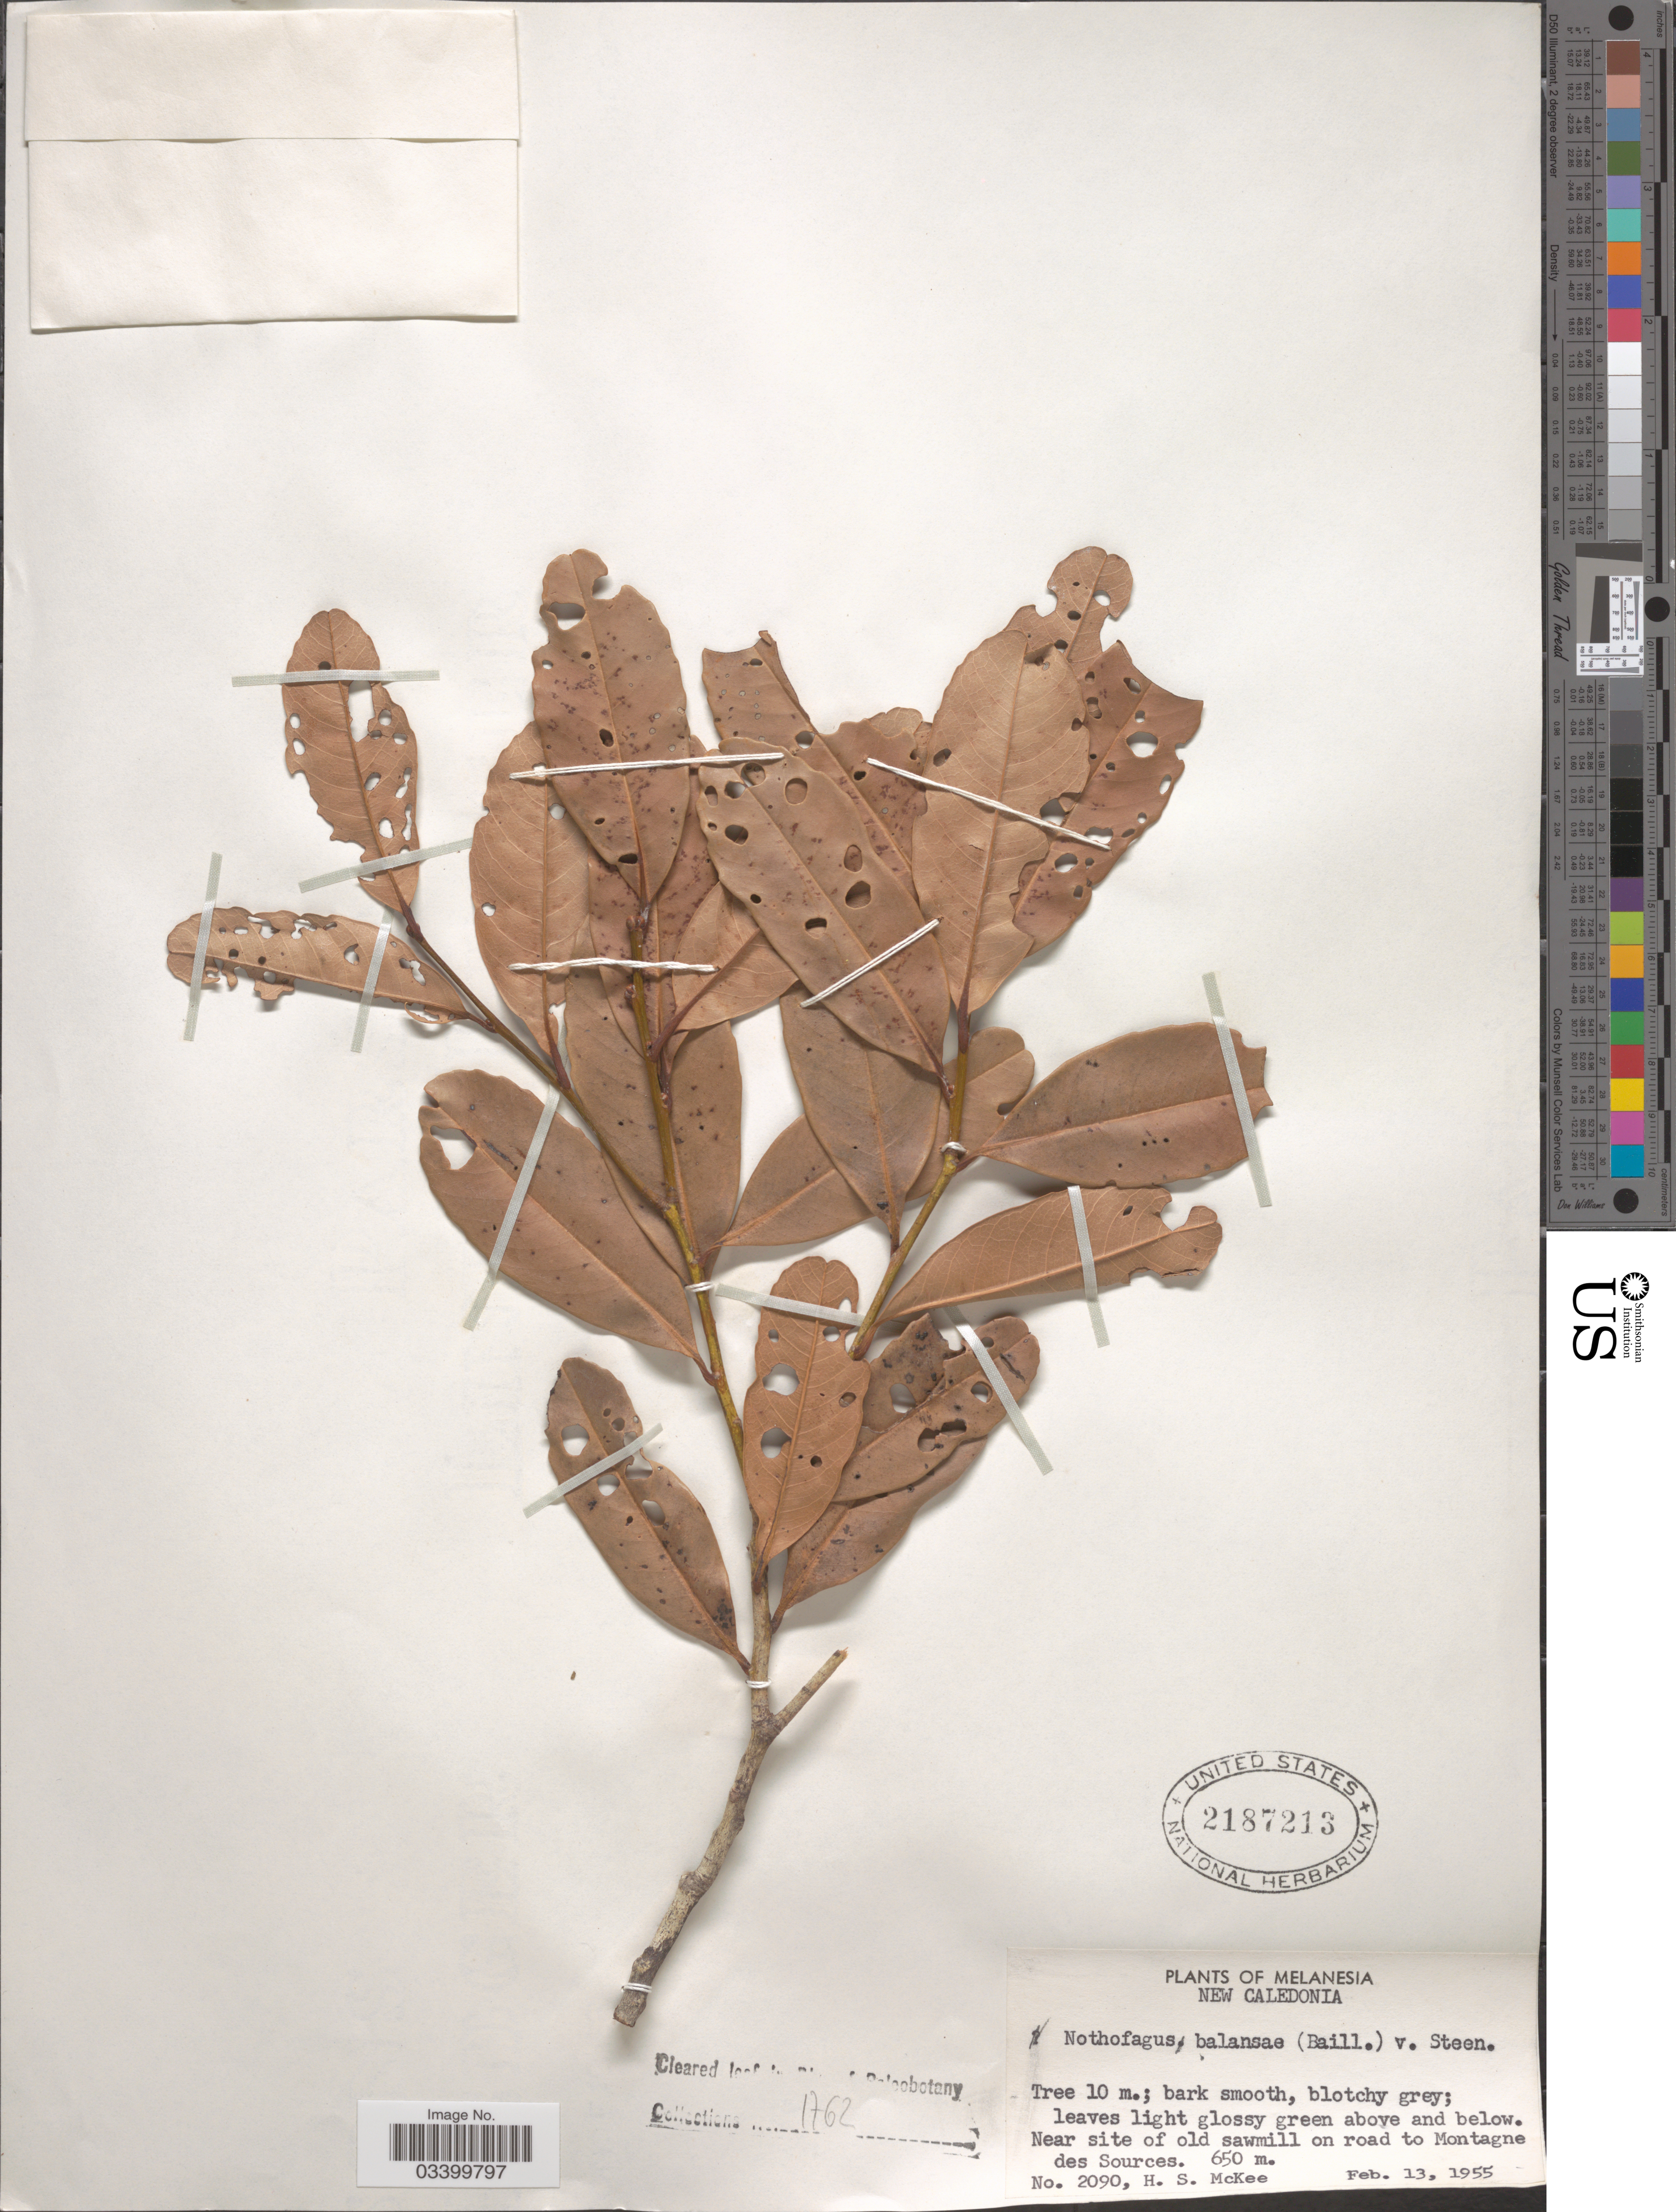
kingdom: Plantae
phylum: Tracheophyta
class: Magnoliopsida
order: Fagales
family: Nothofagaceae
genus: Nothofagus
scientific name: Nothofagus balansae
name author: (Baill.) Steenis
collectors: H. S. McKee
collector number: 2090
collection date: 1955-02-13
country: New Caledonia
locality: Melanesia. Near site of old sawmill on road to Montagne des Sources.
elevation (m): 650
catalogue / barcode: US 2187213